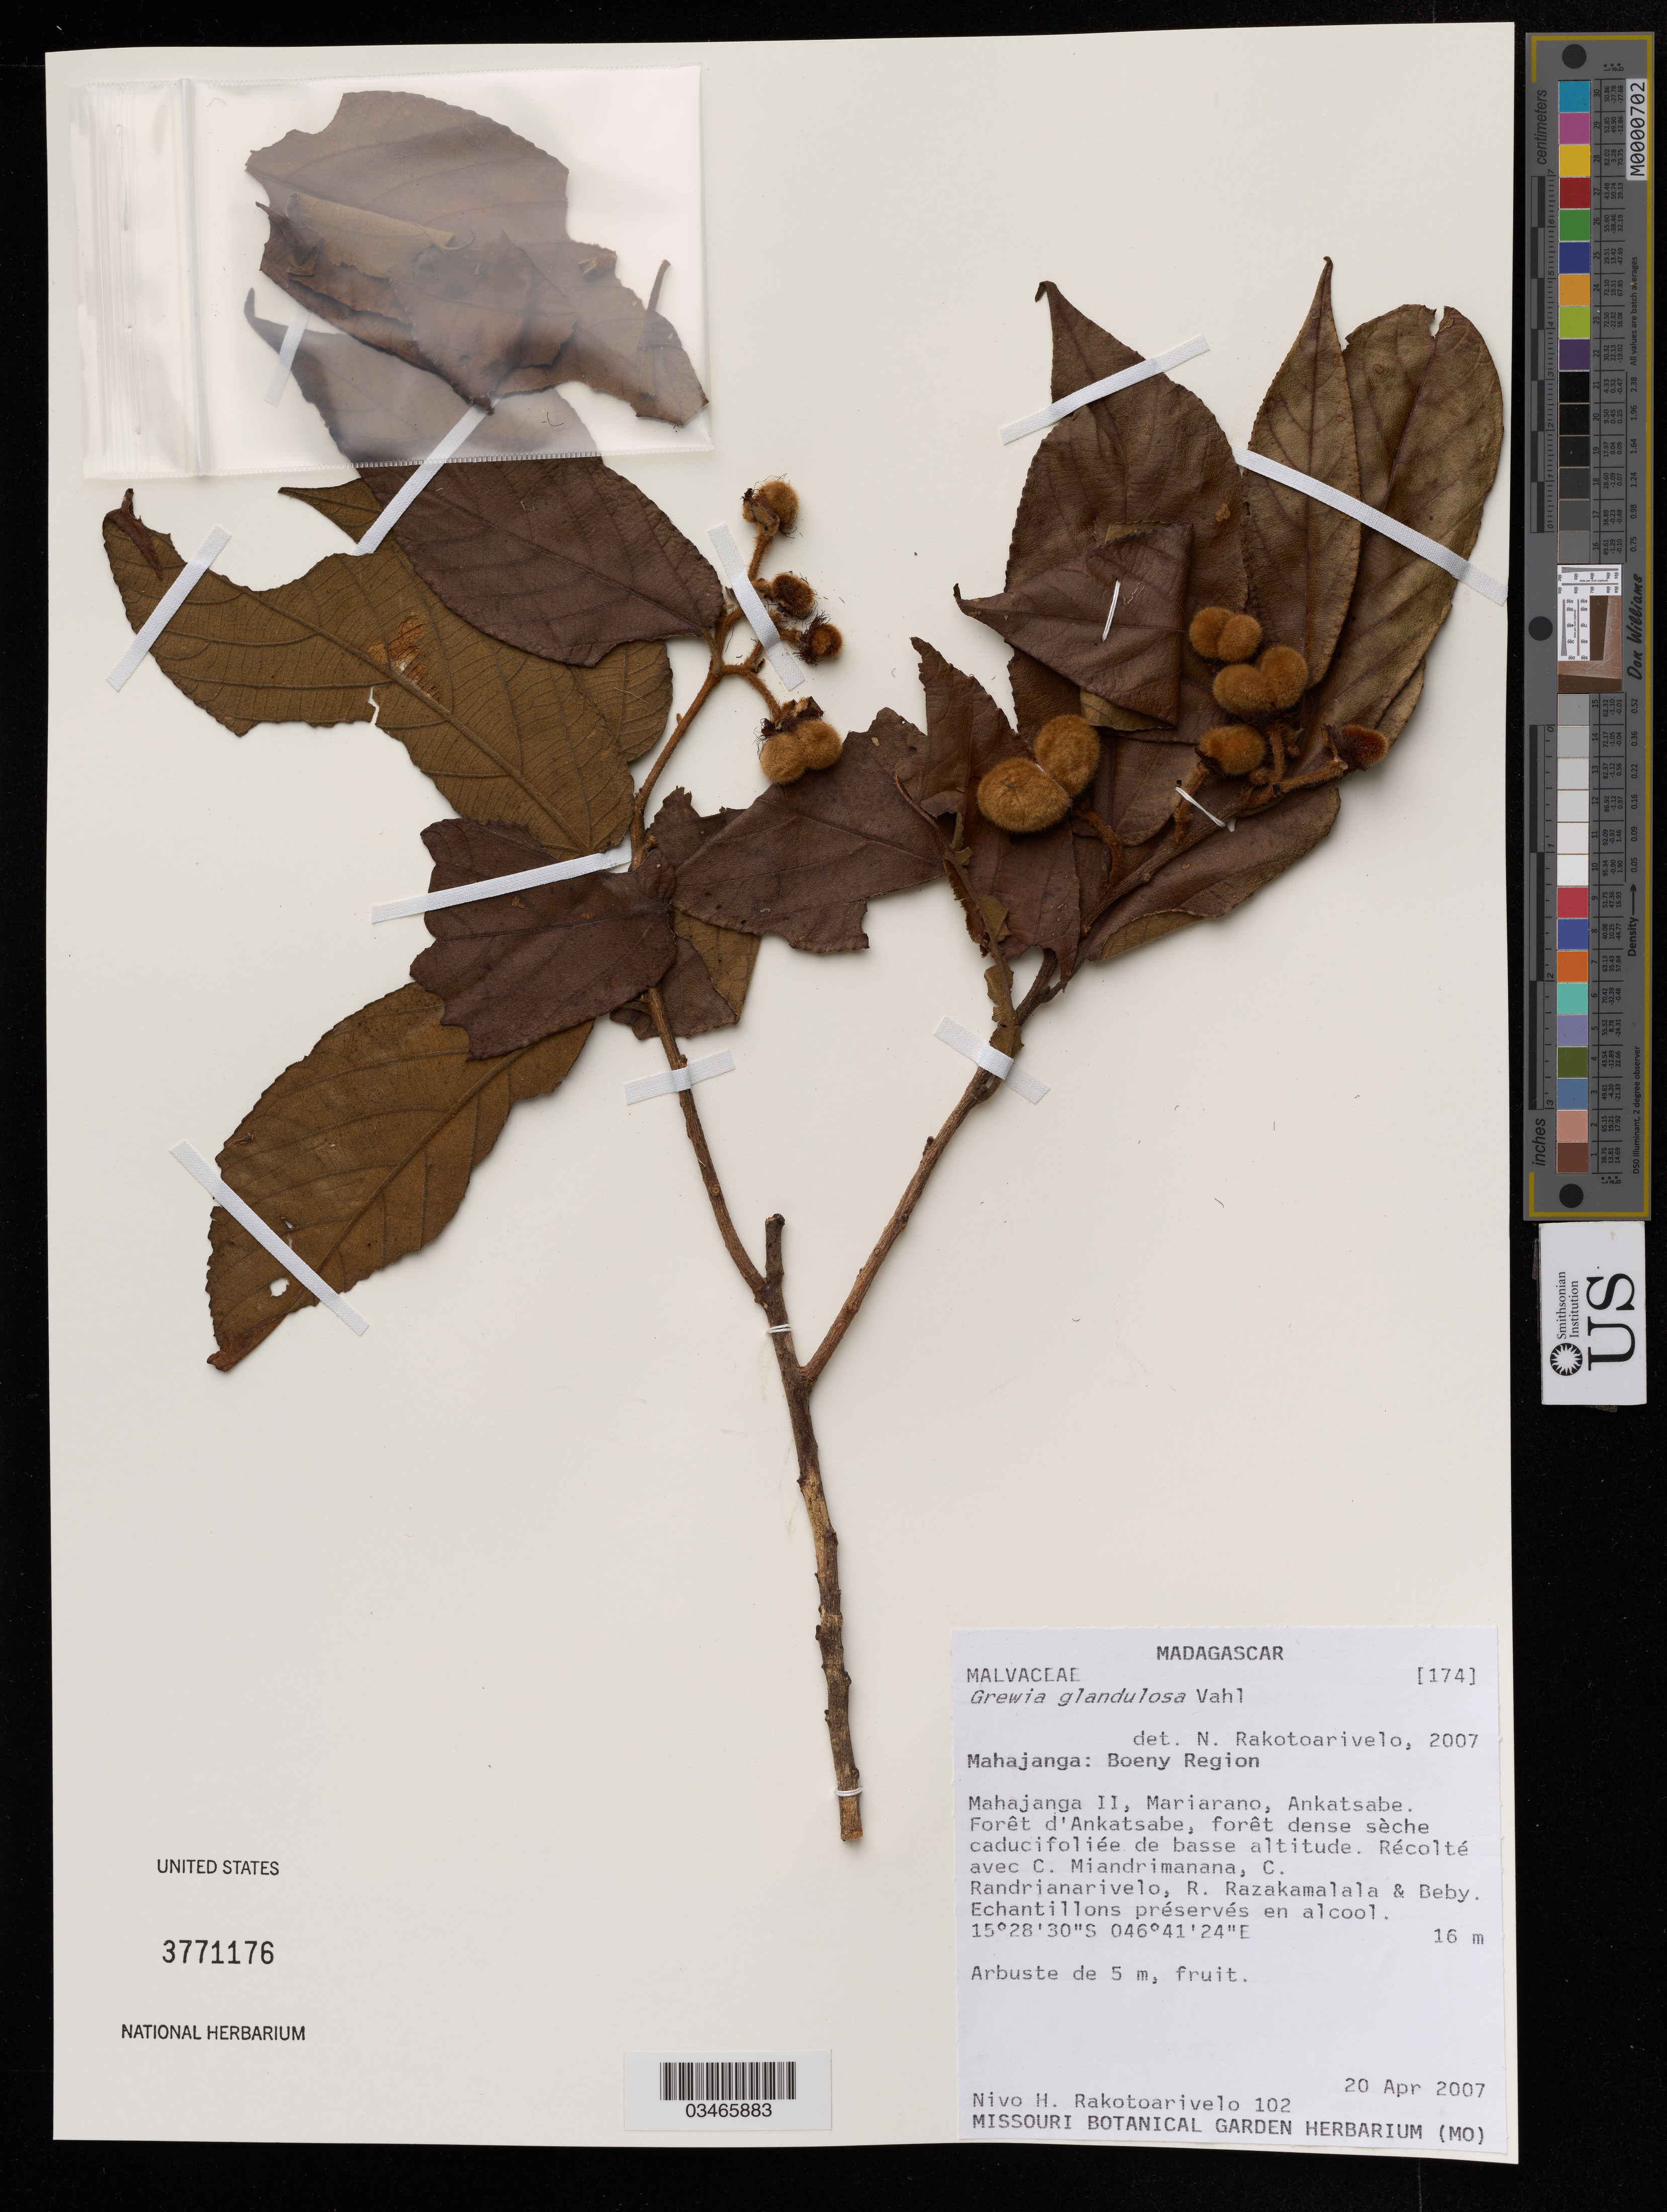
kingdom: Plantae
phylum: Tracheophyta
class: Magnoliopsida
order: Malvales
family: Malvaceae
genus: Grewia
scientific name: Grewia glandulosa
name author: Vahl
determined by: Rakotoarivelo, N.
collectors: N. Rakotoarivelo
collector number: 102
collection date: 2007-04-20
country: Madagascar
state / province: Boeny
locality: Mahajanga II, Mariarano, Ankatsabe. Foret d'Ankatsabe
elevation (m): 16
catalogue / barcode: US 3771176